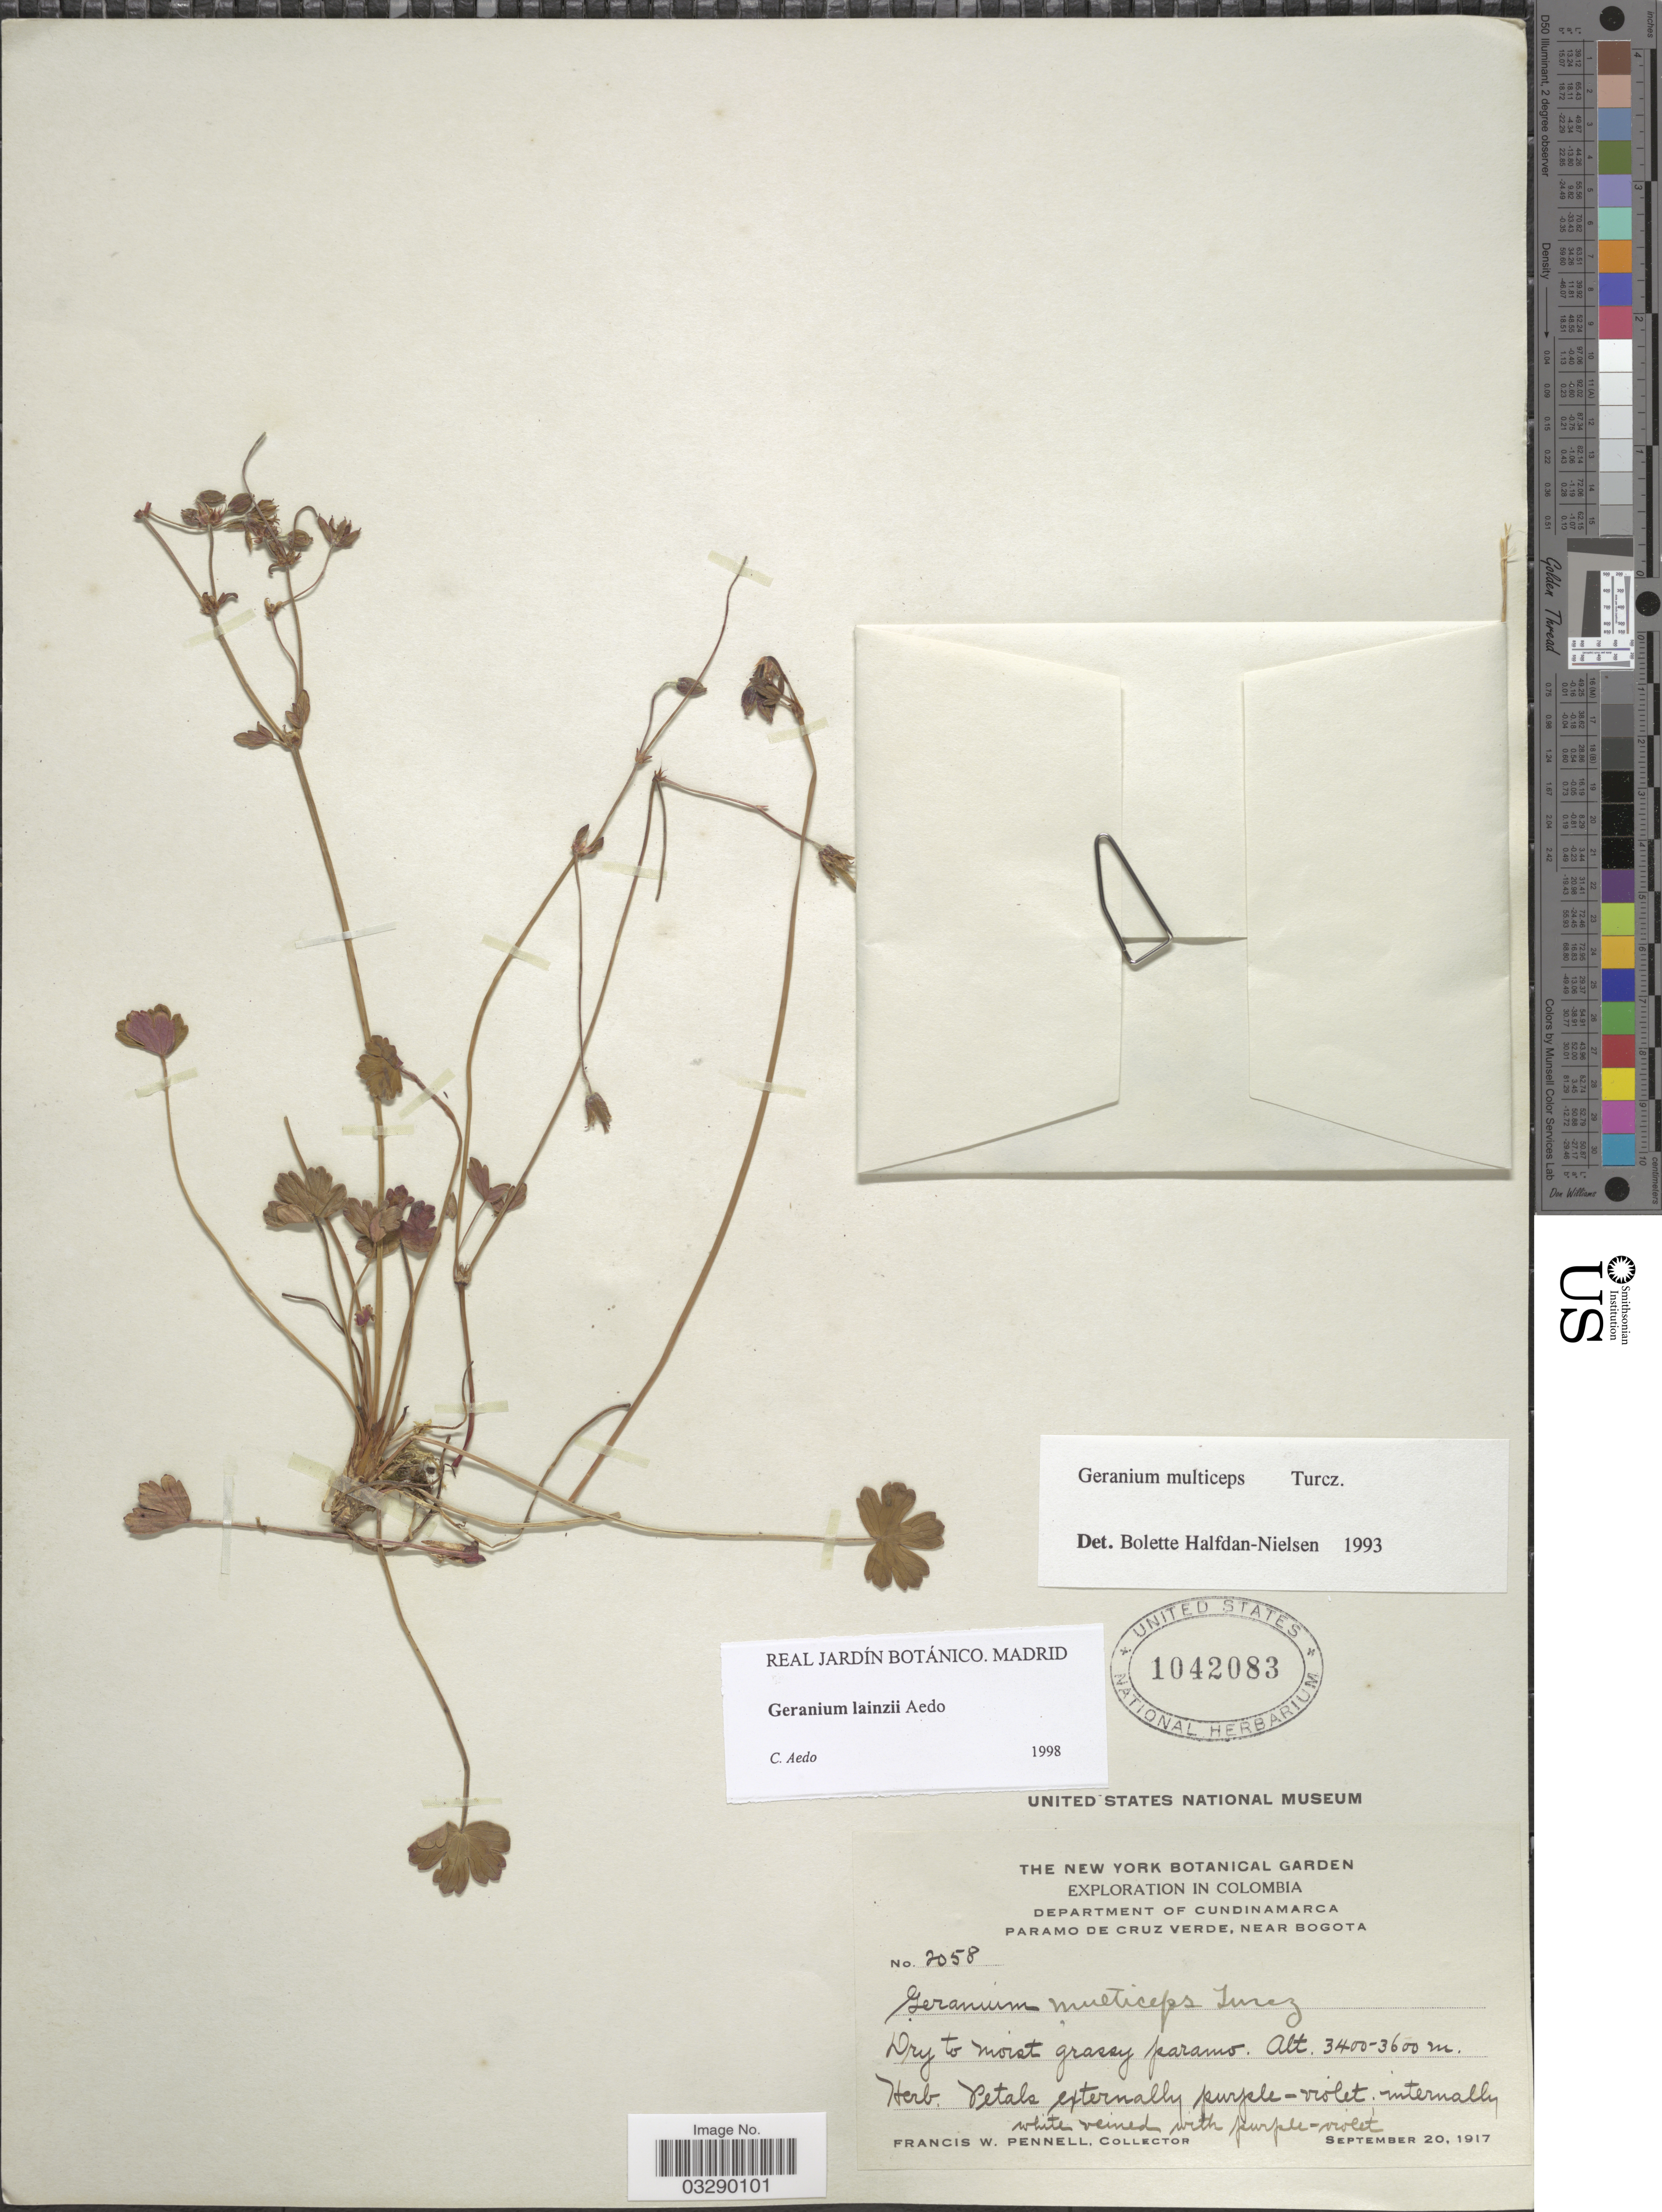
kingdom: Plantae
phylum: Tracheophyta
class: Magnoliopsida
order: Geraniales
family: Geraniaceae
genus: Geranium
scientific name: Geranium lainzii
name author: Aedo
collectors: F. W. Pennell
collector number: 2058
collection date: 1917-09-20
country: Colombia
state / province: Cundinamarca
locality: Department of Cundinamarca. Paramo de Cruz Verde, near Bogota.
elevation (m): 3400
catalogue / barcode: US 1042083